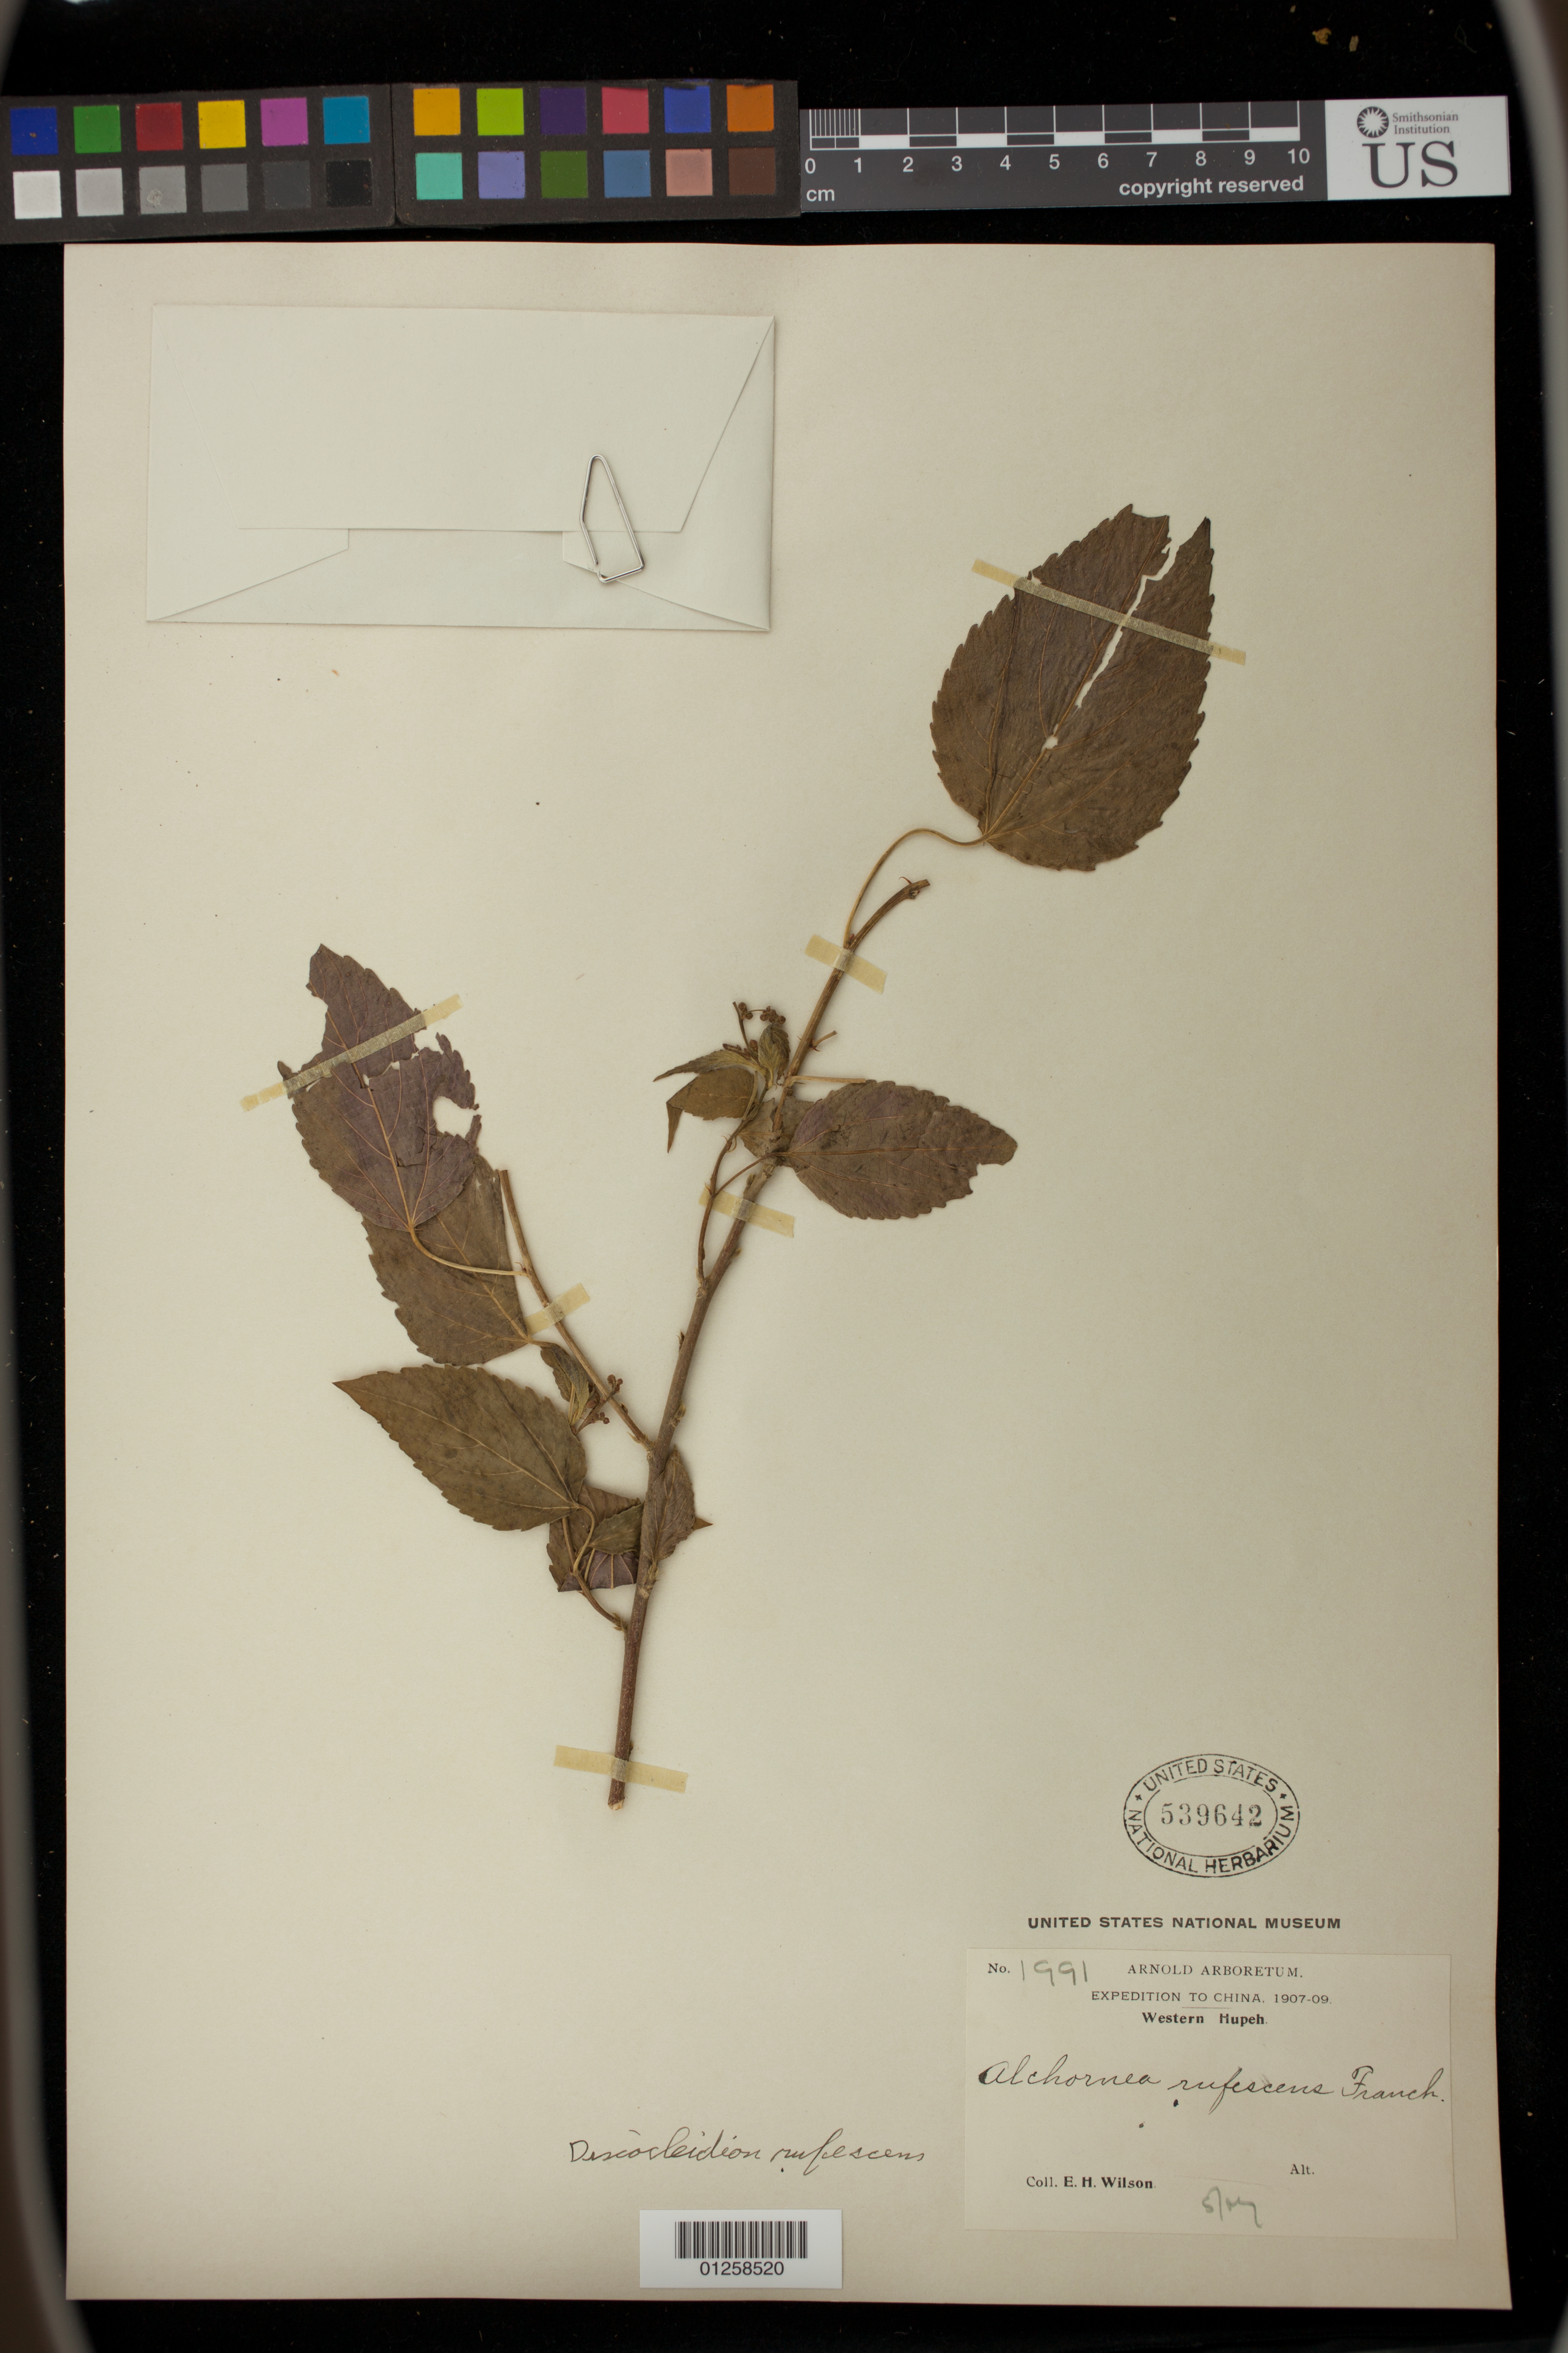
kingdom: Plantae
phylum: Tracheophyta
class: Magnoliopsida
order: Malpighiales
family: Euphorbiaceae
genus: Discocleidion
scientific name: Discocleidion rufescens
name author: (Franch.) Pax & K. Hoffm.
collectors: E. H. Wilson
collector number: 1991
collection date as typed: May 1901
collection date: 1901-05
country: China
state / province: Hubei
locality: Western Hupeh.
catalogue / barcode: US 539642